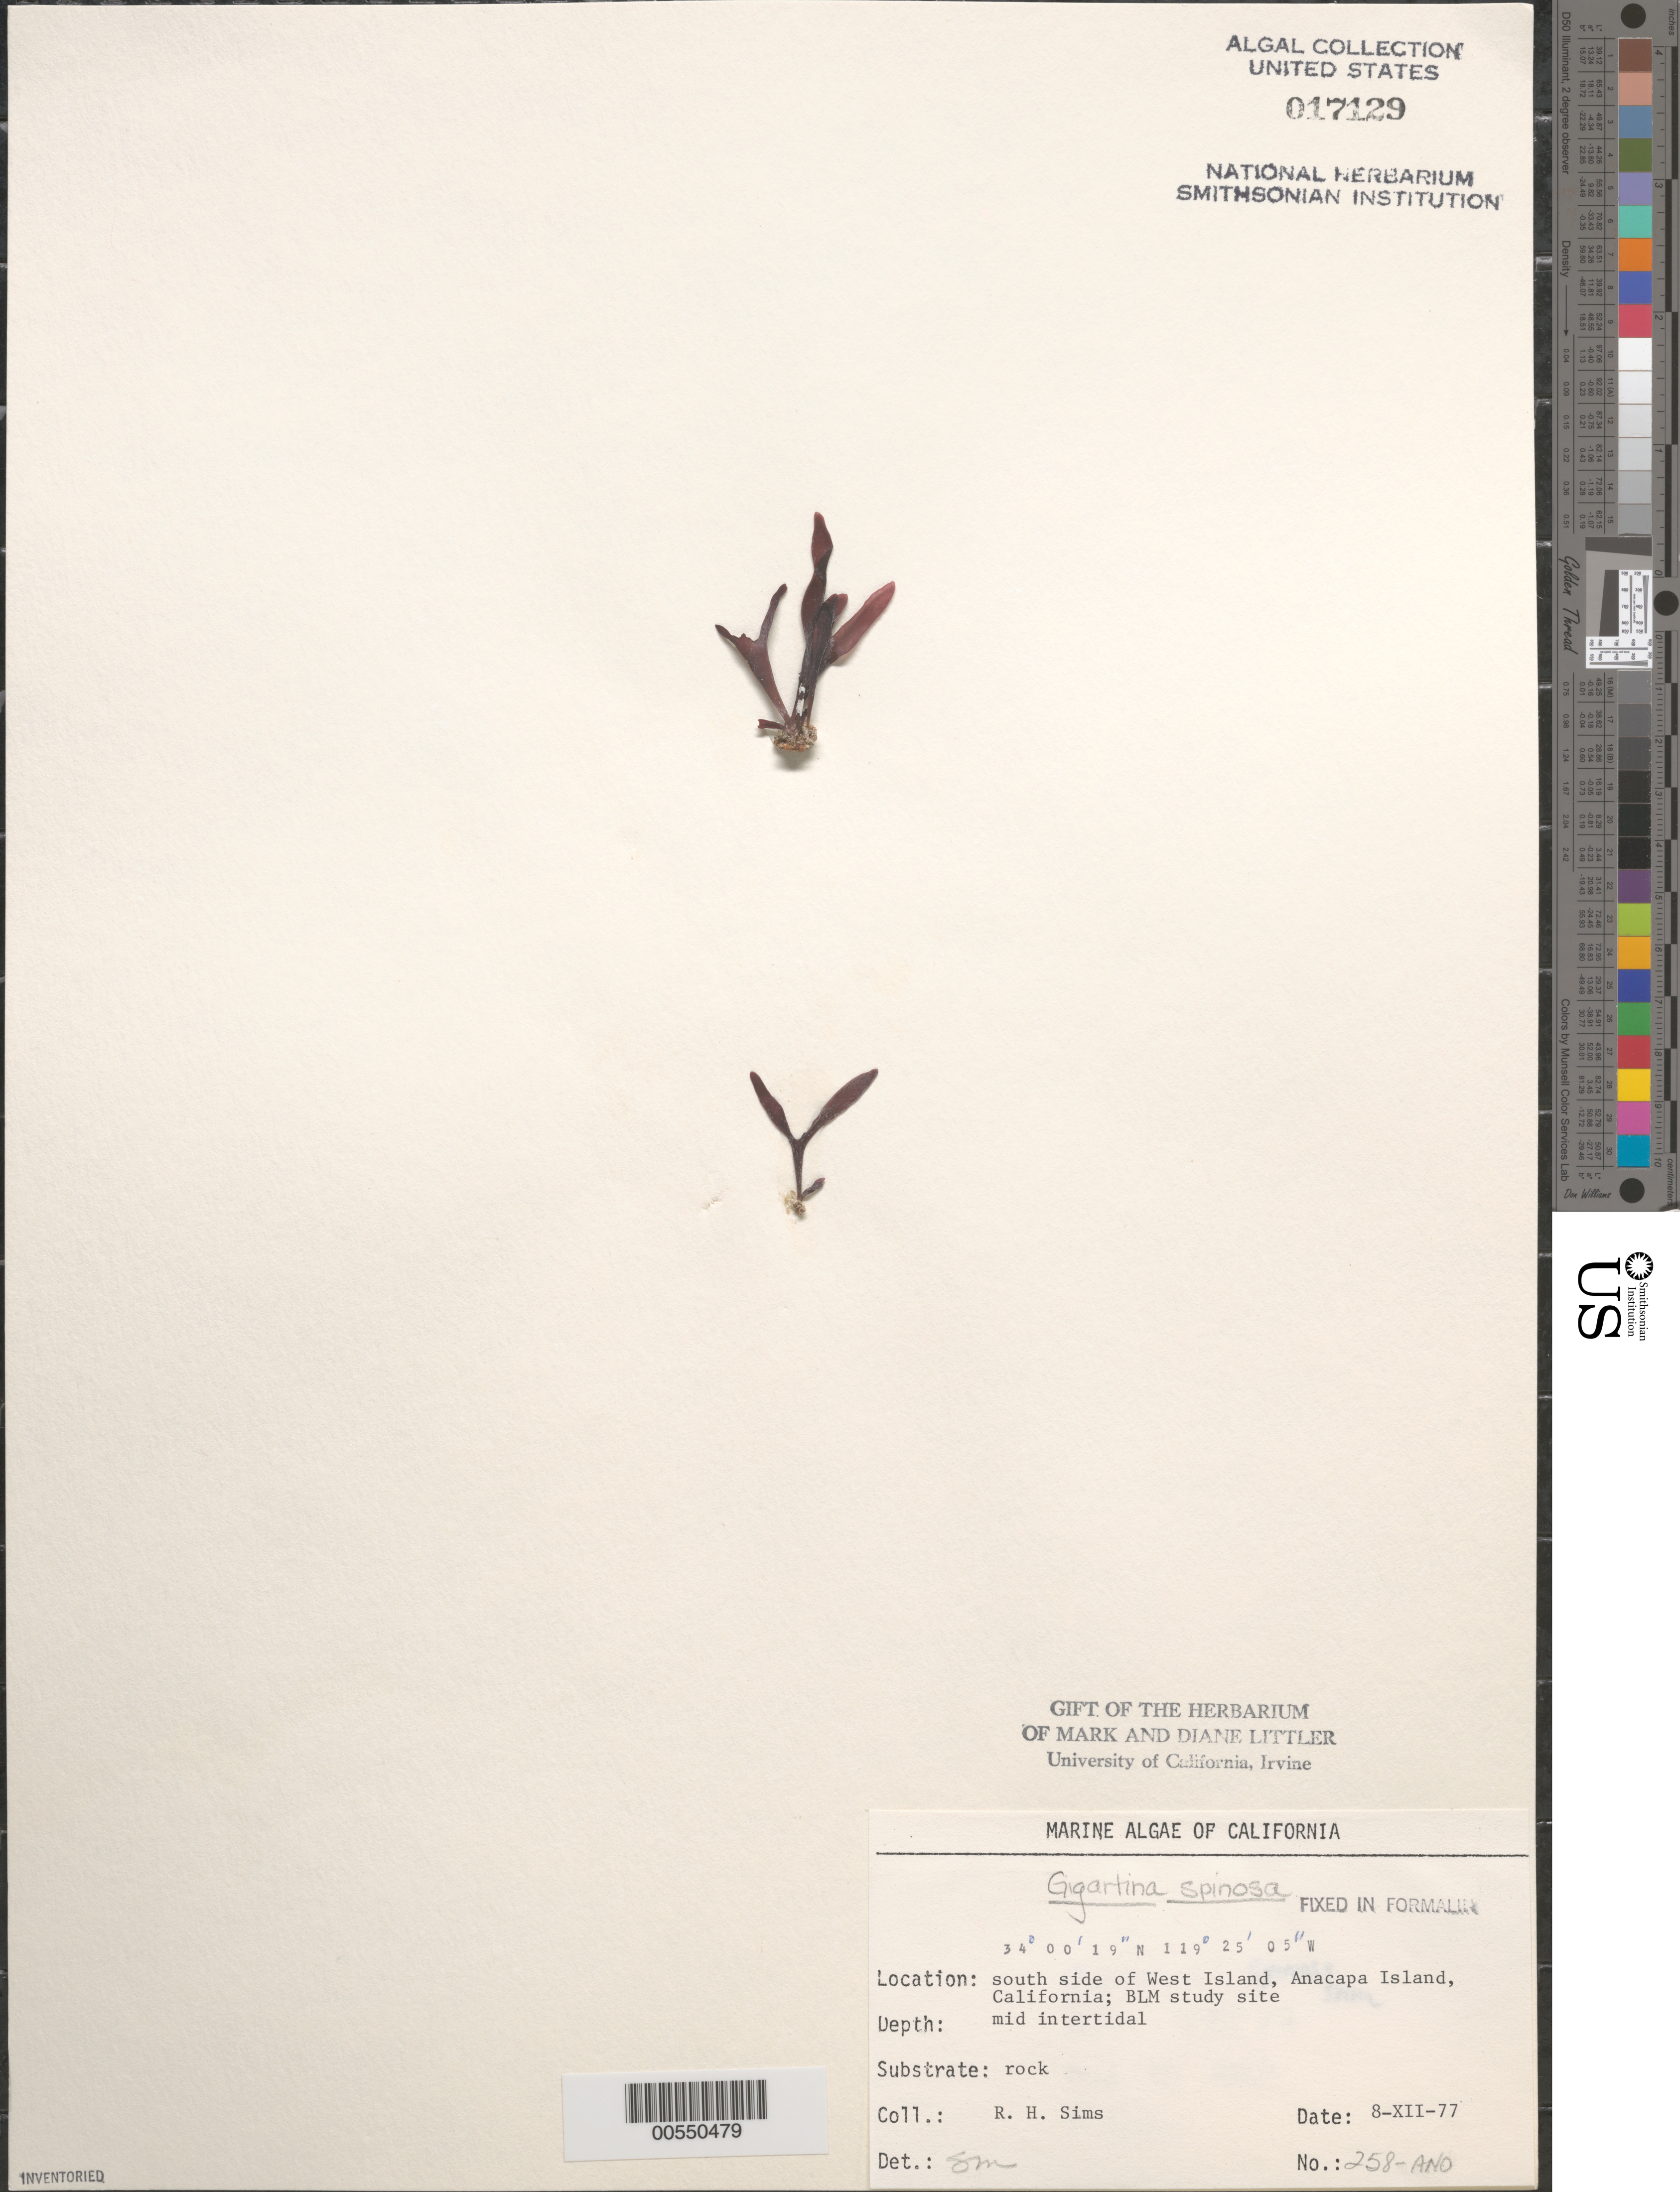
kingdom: Plantae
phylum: Rhodophyta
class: Florideophyceae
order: Gigartinales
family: Gigartinaceae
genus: Chondracanthus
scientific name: Chondracanthus spinosus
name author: (Kütz.) Guiry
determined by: Algae name updating Project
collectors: R. H. Sims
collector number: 258-ANO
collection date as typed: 08 Dec 1977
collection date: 1977-12-08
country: United States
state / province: California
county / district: Ventura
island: Anacapa Island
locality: South side of west island, near Cat Rock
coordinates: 34 00'19"N, 119 25'05"W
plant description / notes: BLM-SOCALBIGHT Rocky Intertidal Survey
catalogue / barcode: US 17129